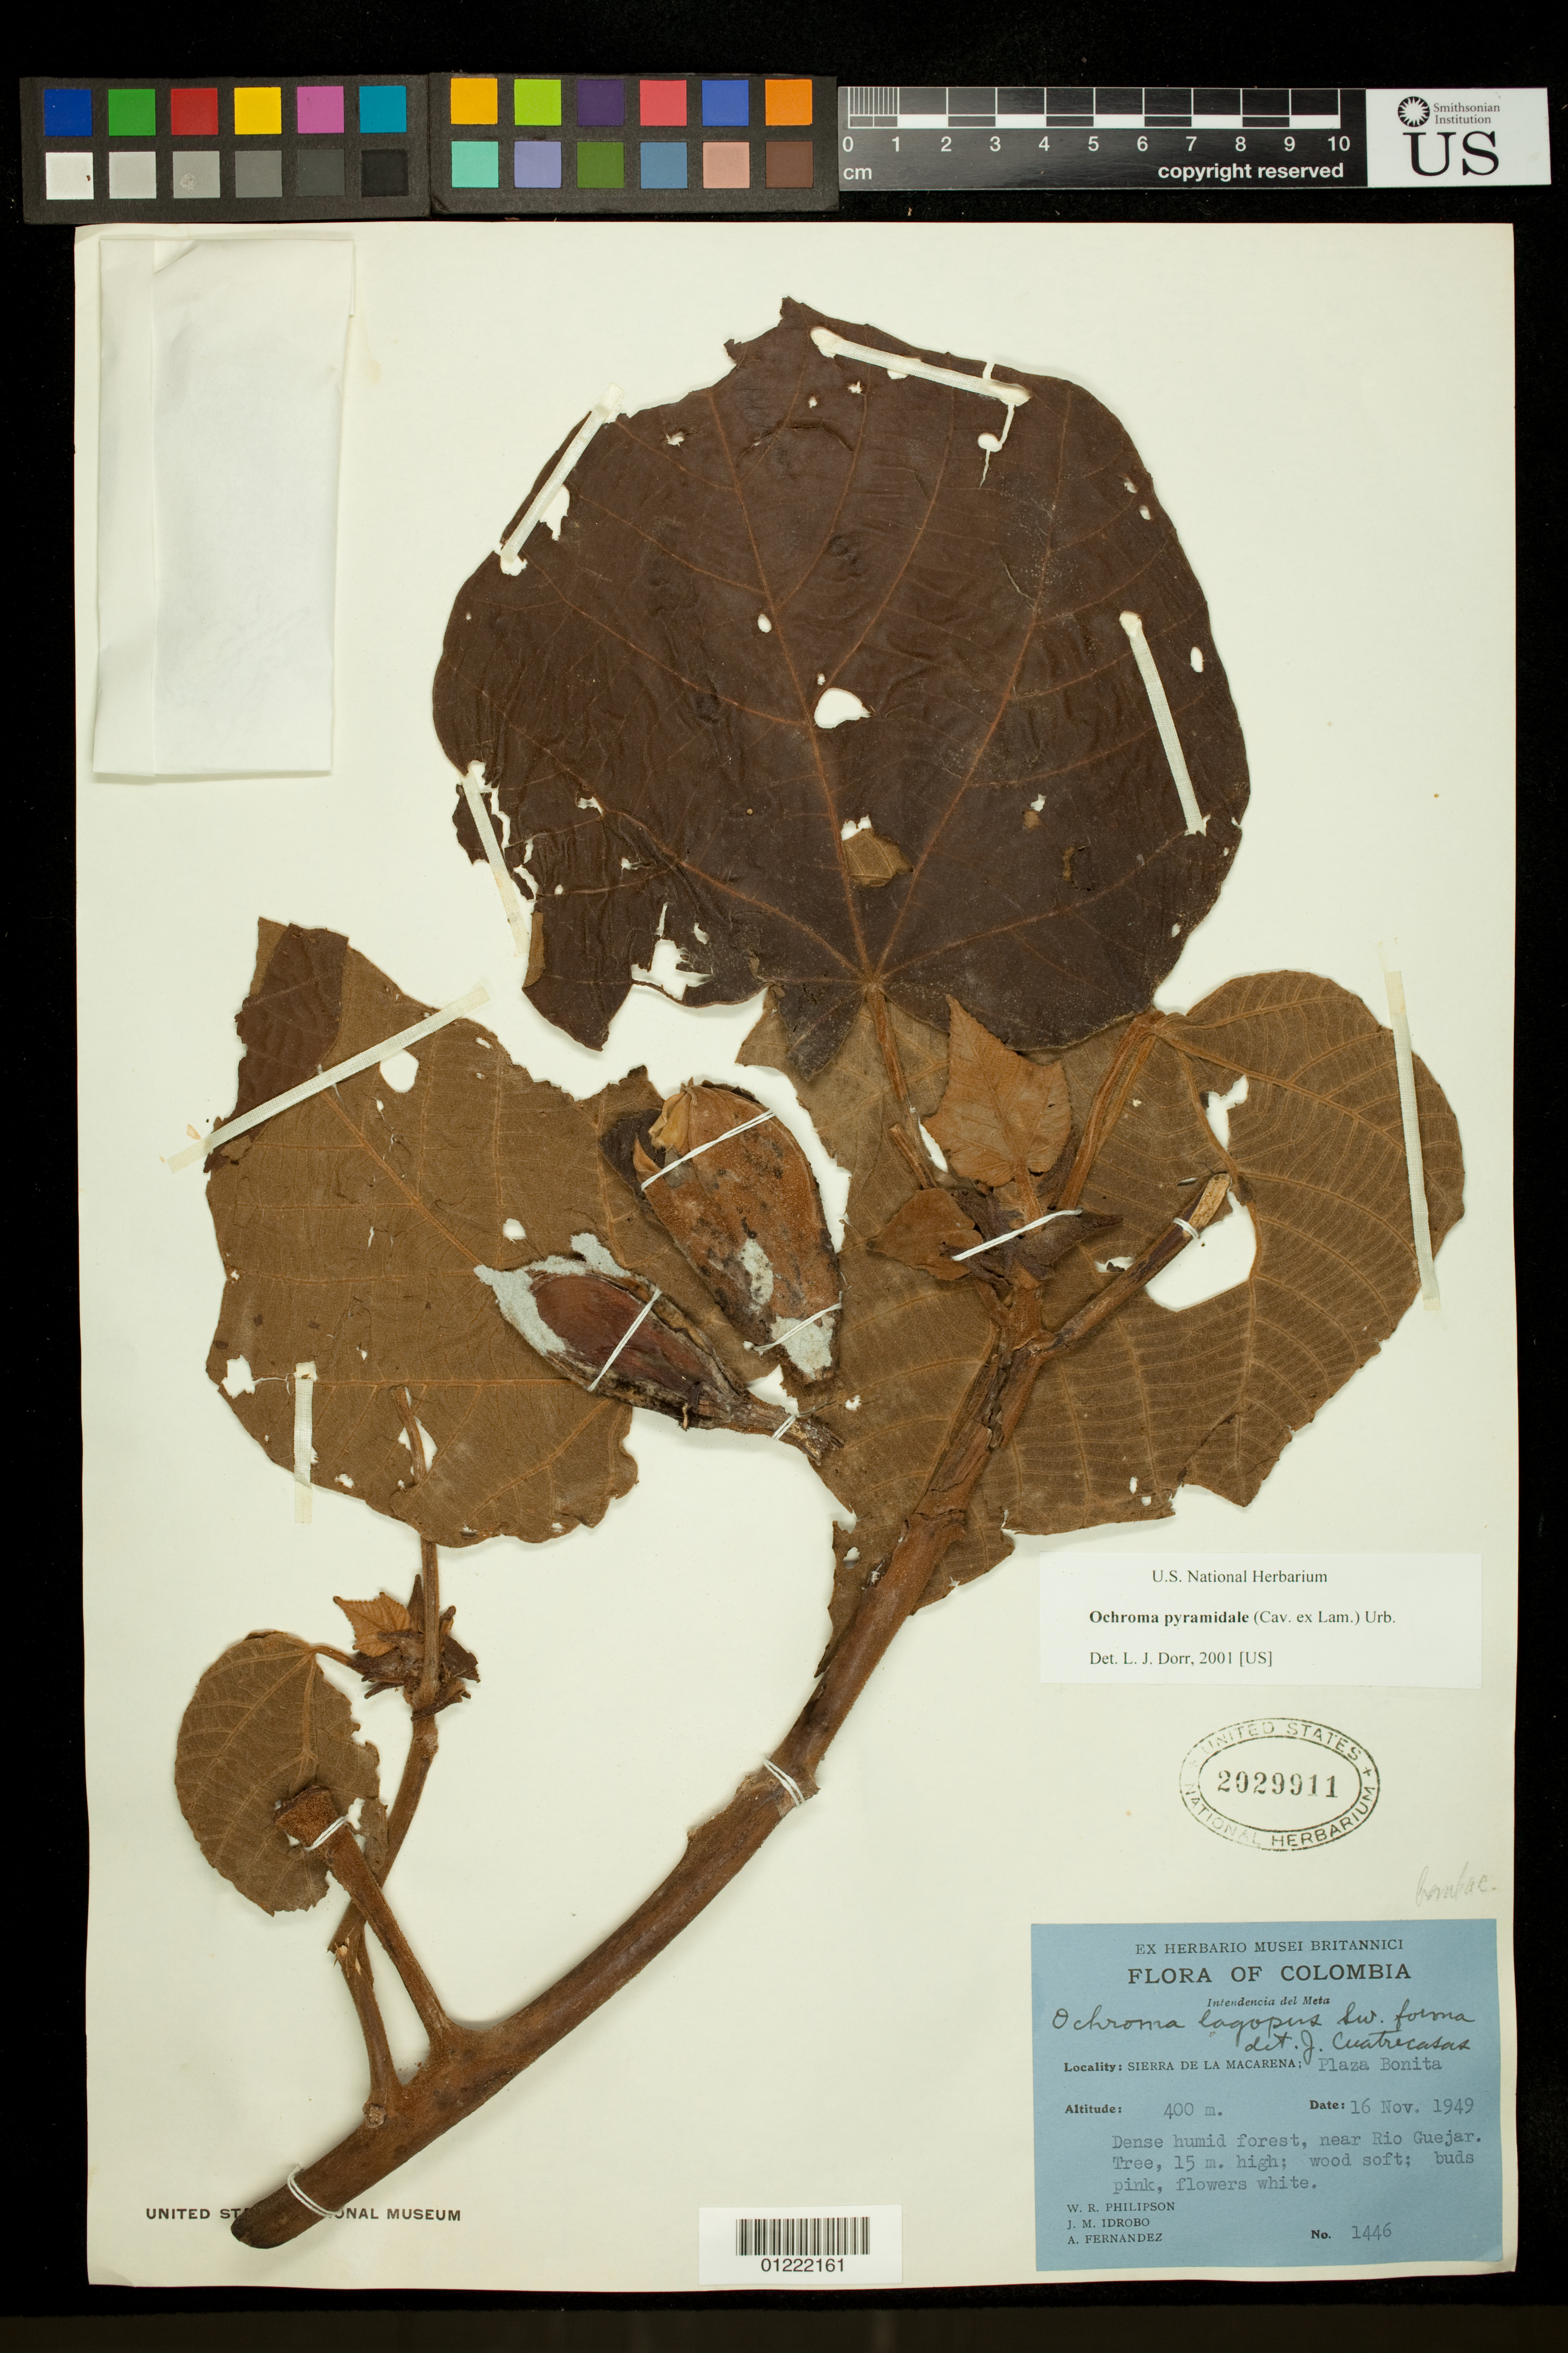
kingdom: Plantae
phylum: Tracheophyta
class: Magnoliopsida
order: Malvales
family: Malvaceae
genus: Ochroma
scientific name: Ochroma pyramidale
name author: (Cav. ex Lam.) Urb.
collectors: W. R. Philipson, J. M. Idrobo & A. Fernandez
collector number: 1446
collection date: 1949-11-16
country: Colombia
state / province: Meta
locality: near Rio Guejar.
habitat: Dense humid forest,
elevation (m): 400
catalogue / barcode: US 2029911